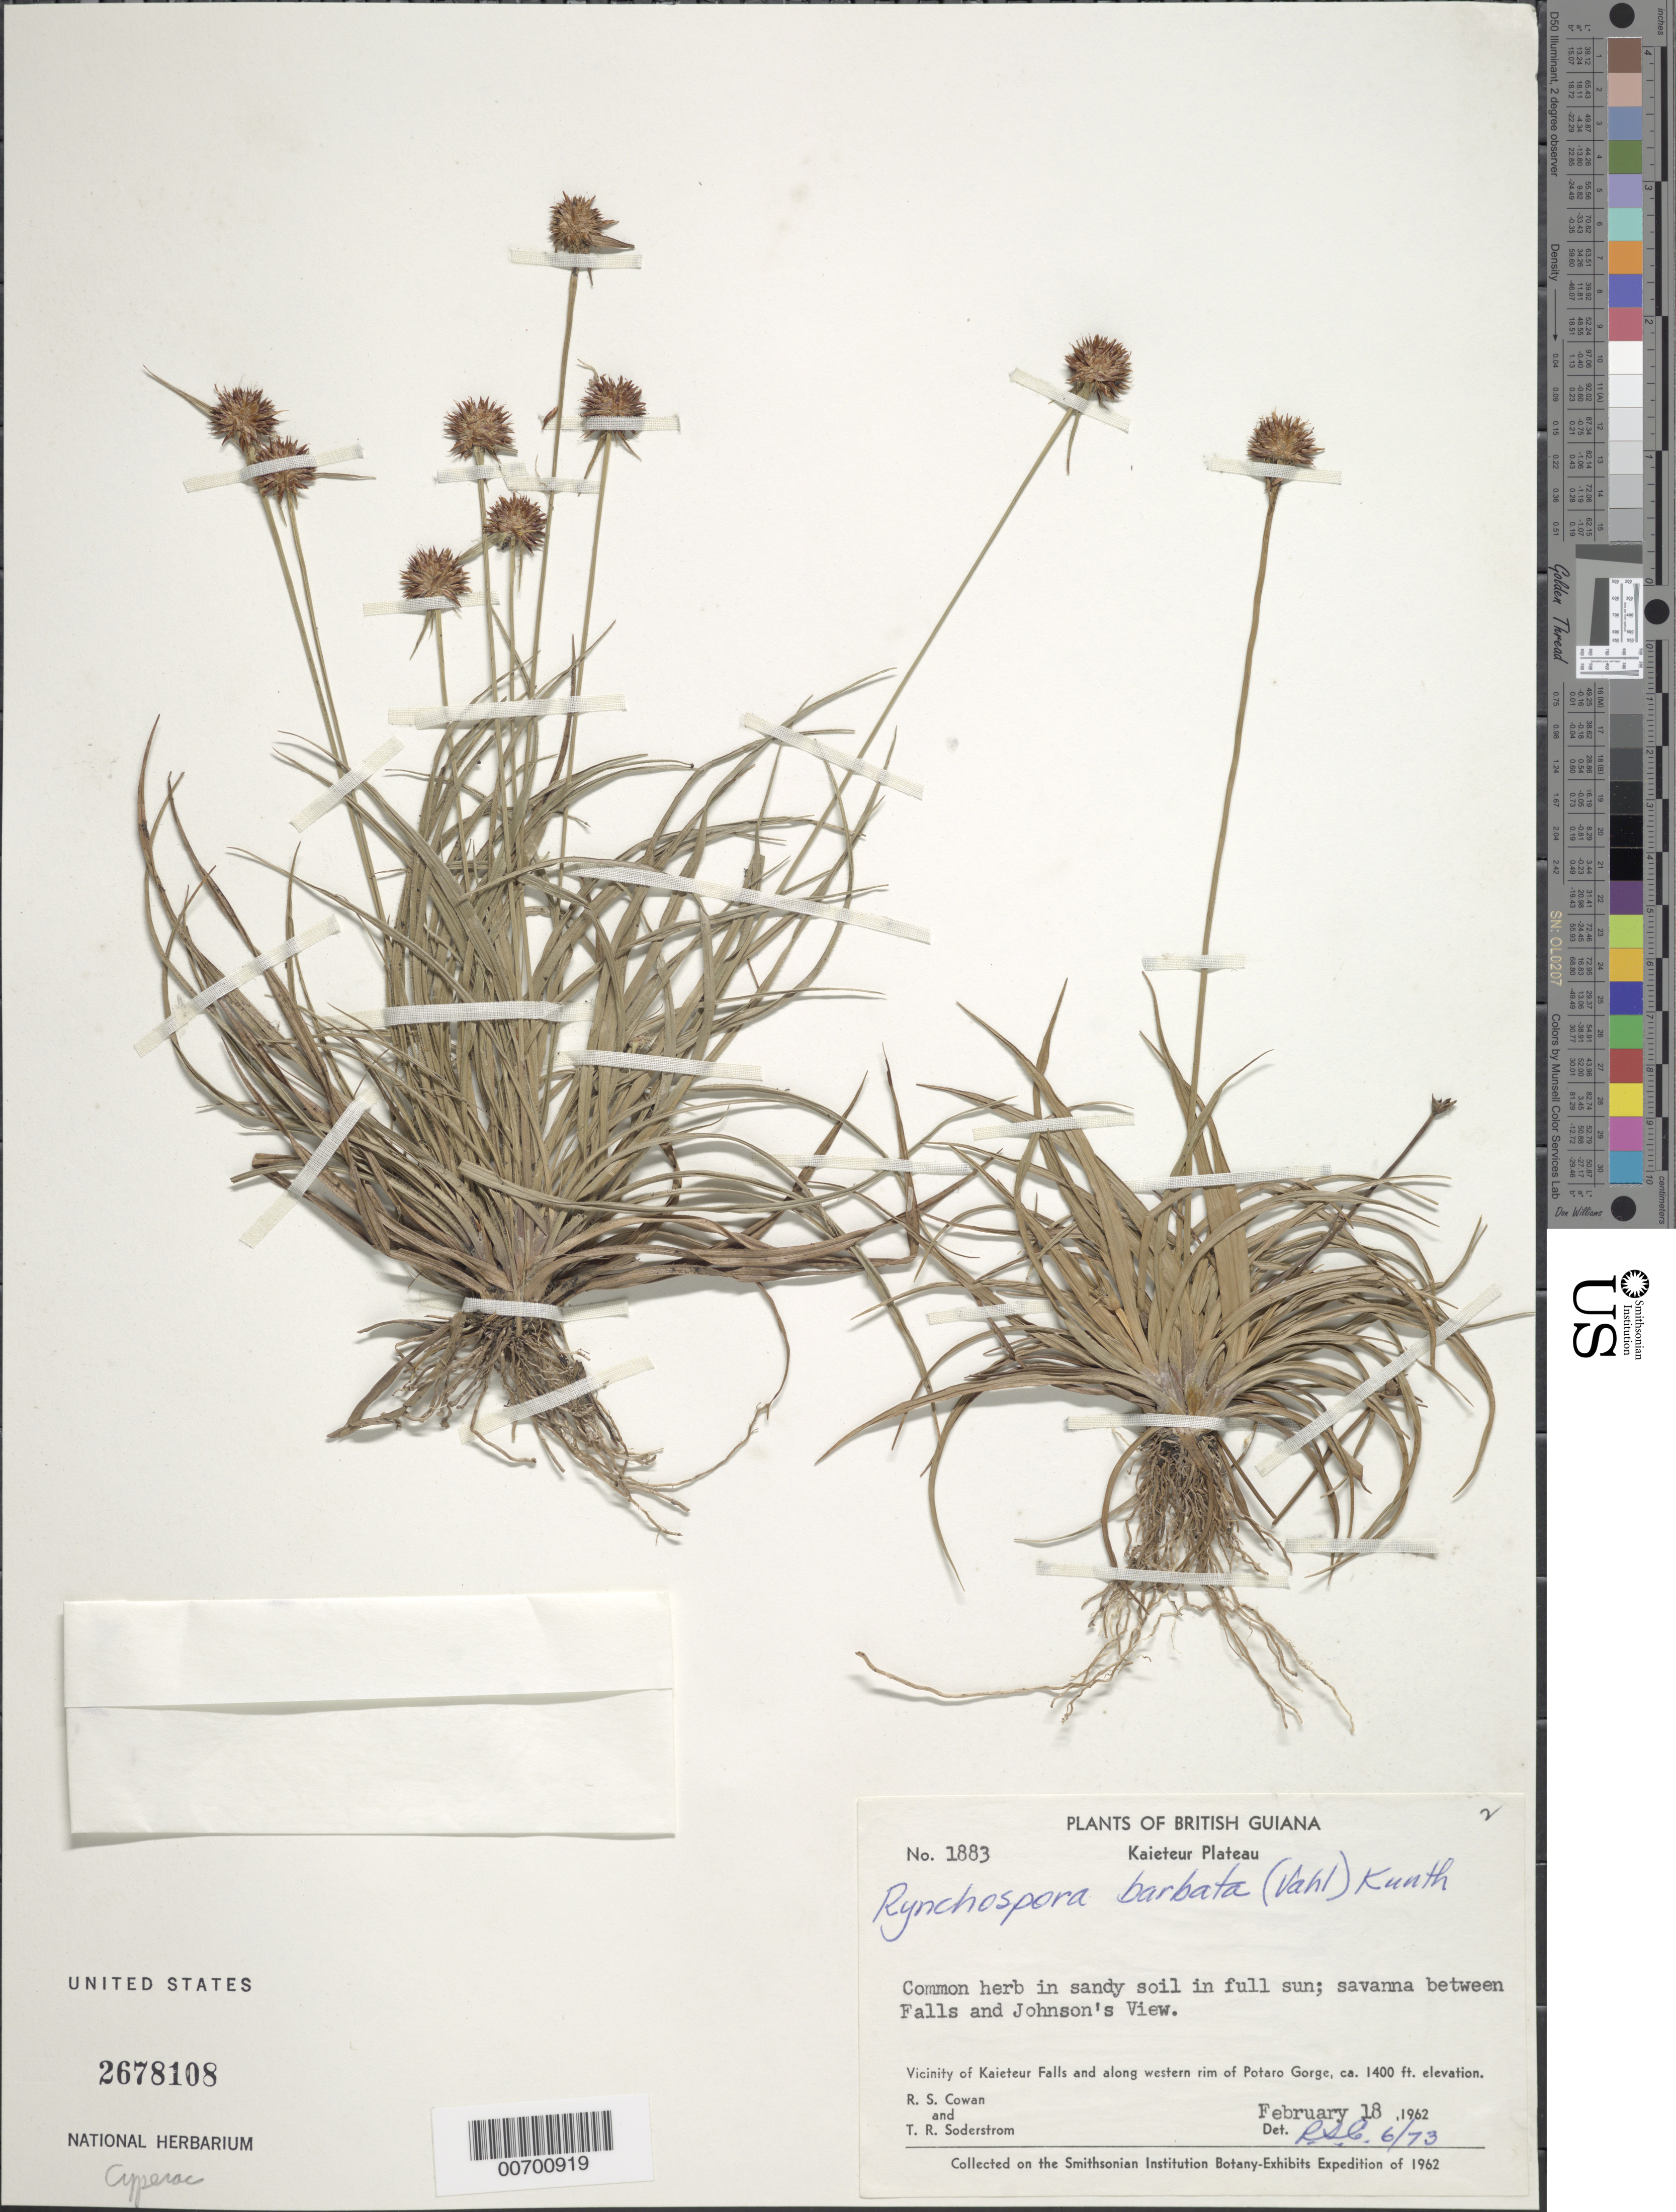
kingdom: Plantae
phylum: Tracheophyta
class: Liliopsida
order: Poales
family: Cyperaceae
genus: Rhynchospora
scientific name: Rhynchospora barbata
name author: (Vahl) Kunth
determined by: Alves, K.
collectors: R. S. Cowan & T. R. Soderstrom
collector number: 1883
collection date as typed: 18-Feb-62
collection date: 1962-02-18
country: Guyana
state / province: Potaro-Siparuni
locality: Kaieteur Plateau, vicinity of Kaieteur Falls and western rim of Potaro Gorge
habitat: Sandy soil in full sun in savanna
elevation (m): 427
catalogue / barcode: US 2678108